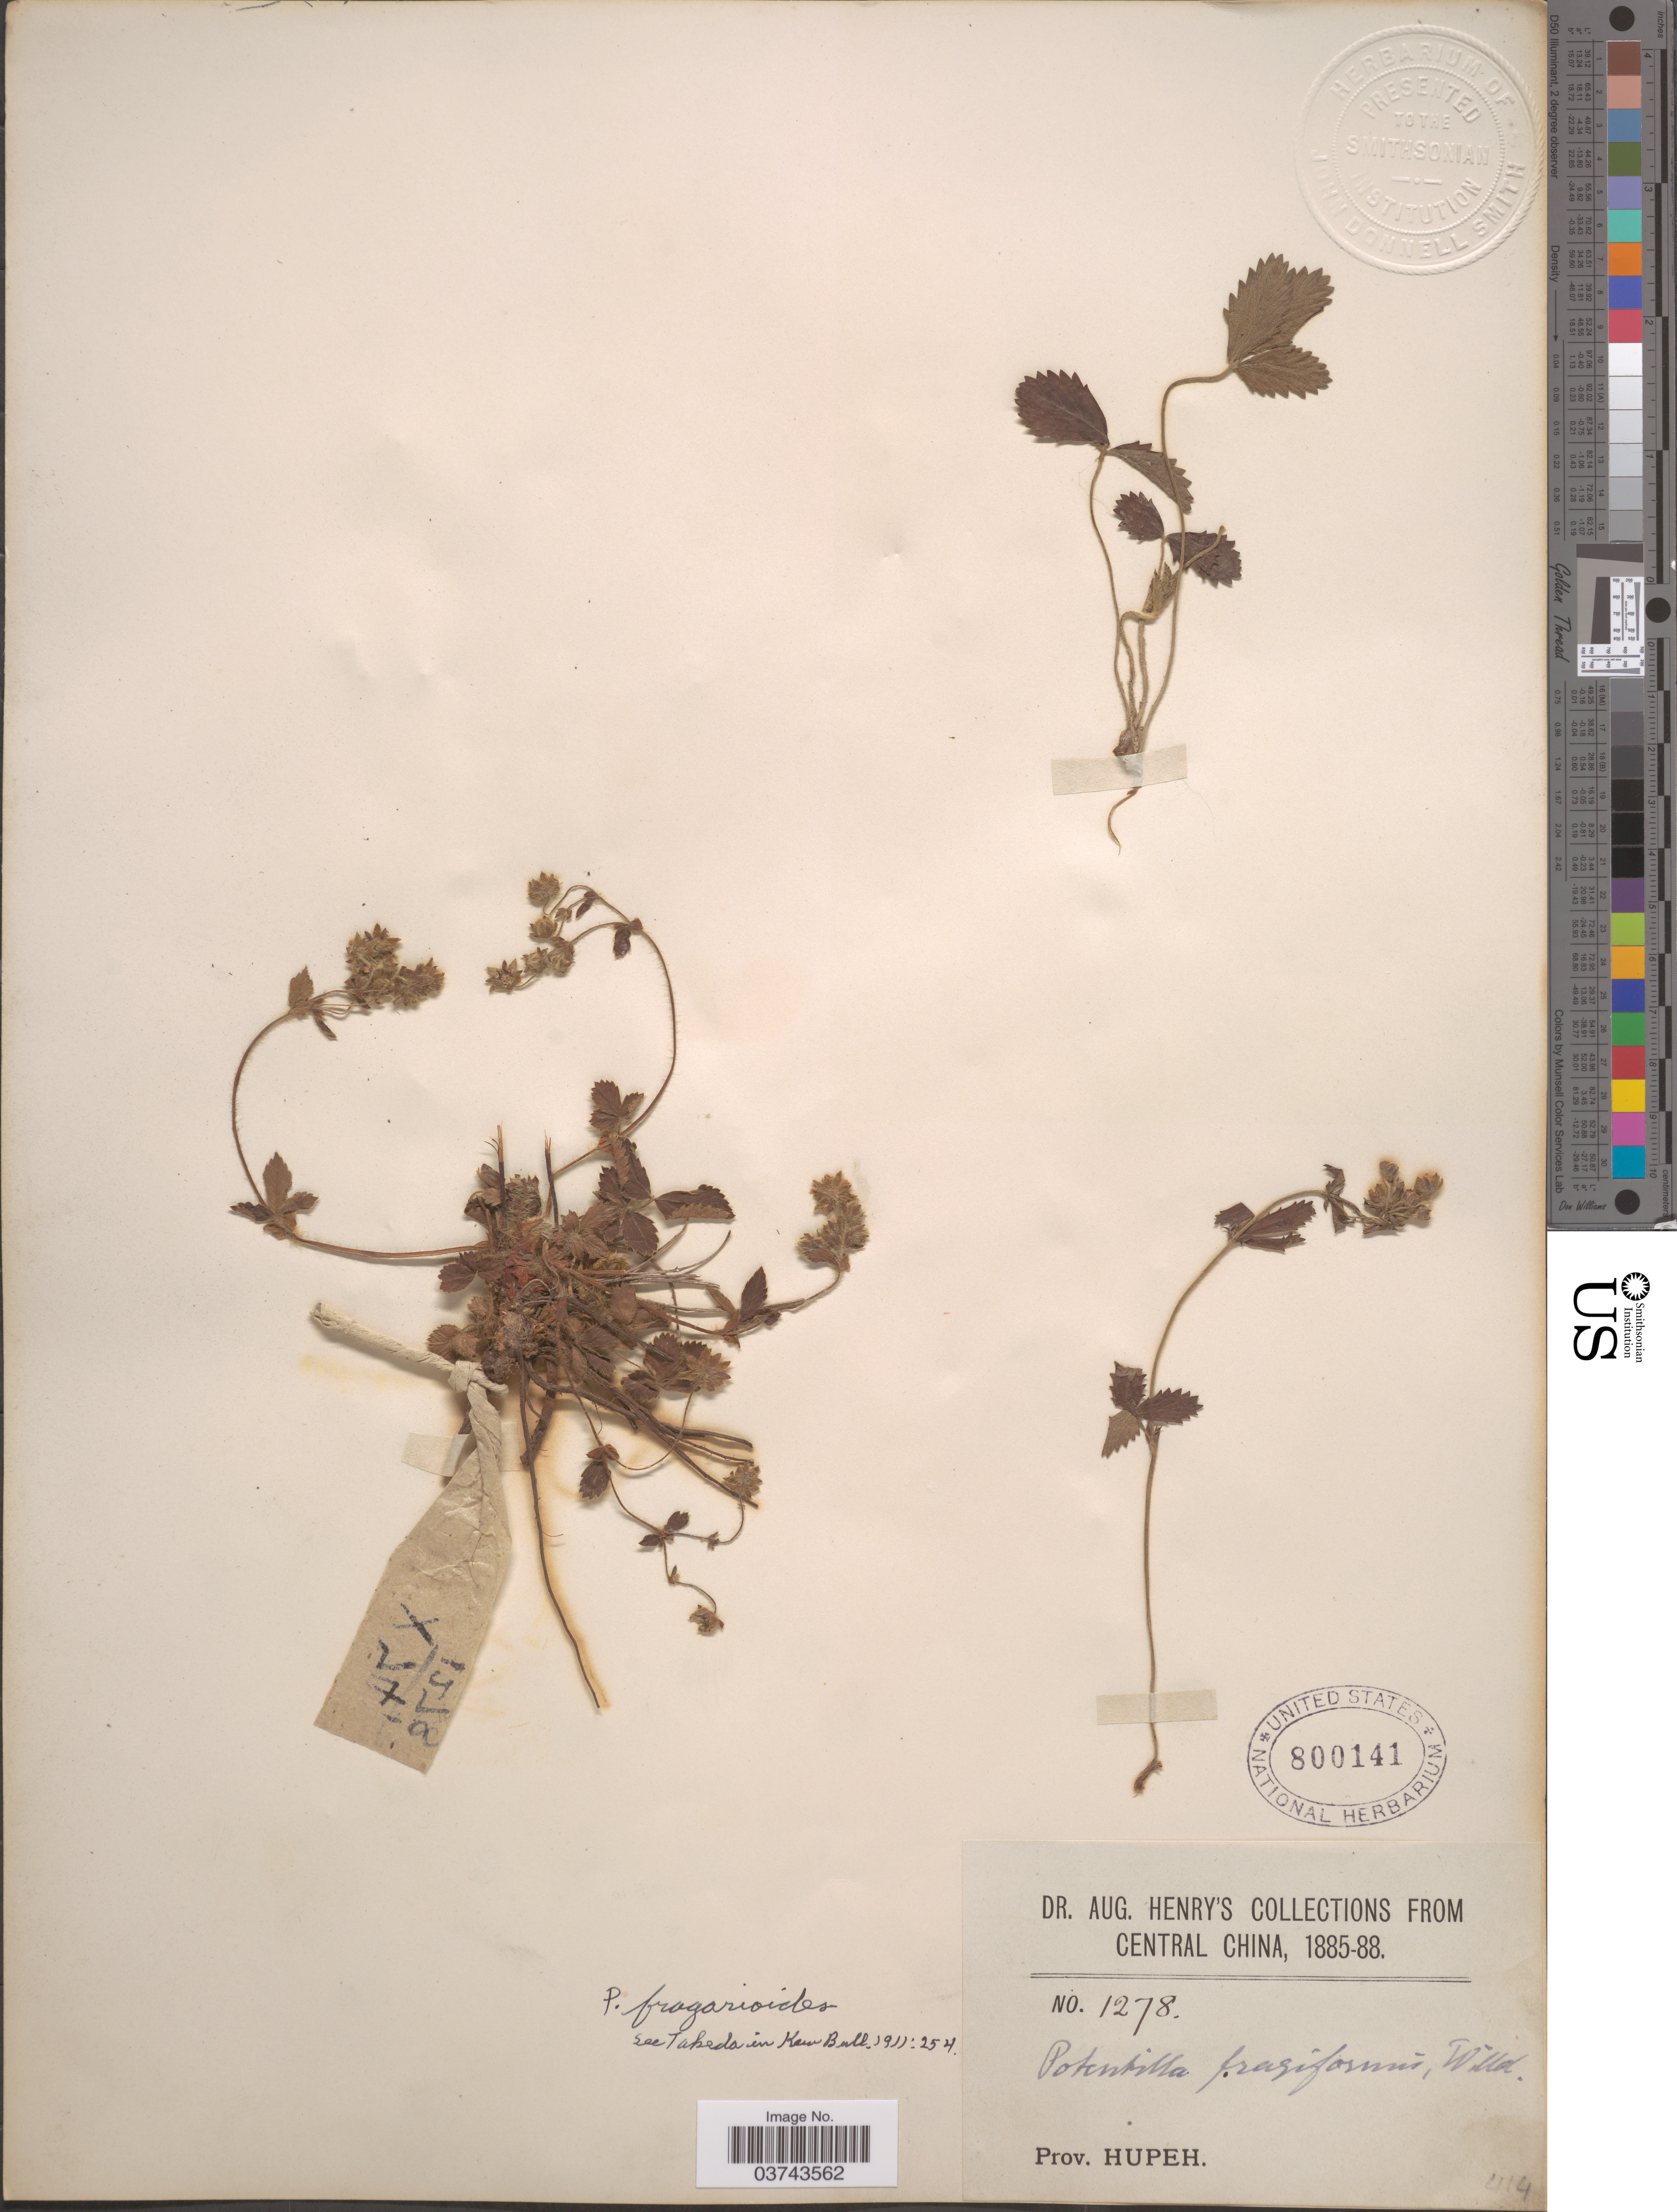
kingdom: Plantae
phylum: Tracheophyta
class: Magnoliopsida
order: Rosales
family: Rosaceae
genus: Potentilla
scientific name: Potentilla fragarioides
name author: L.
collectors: A. Henry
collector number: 1278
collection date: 1885/1888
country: China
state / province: Hubei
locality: Central China. Prov. Hupeh.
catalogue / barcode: US 800141